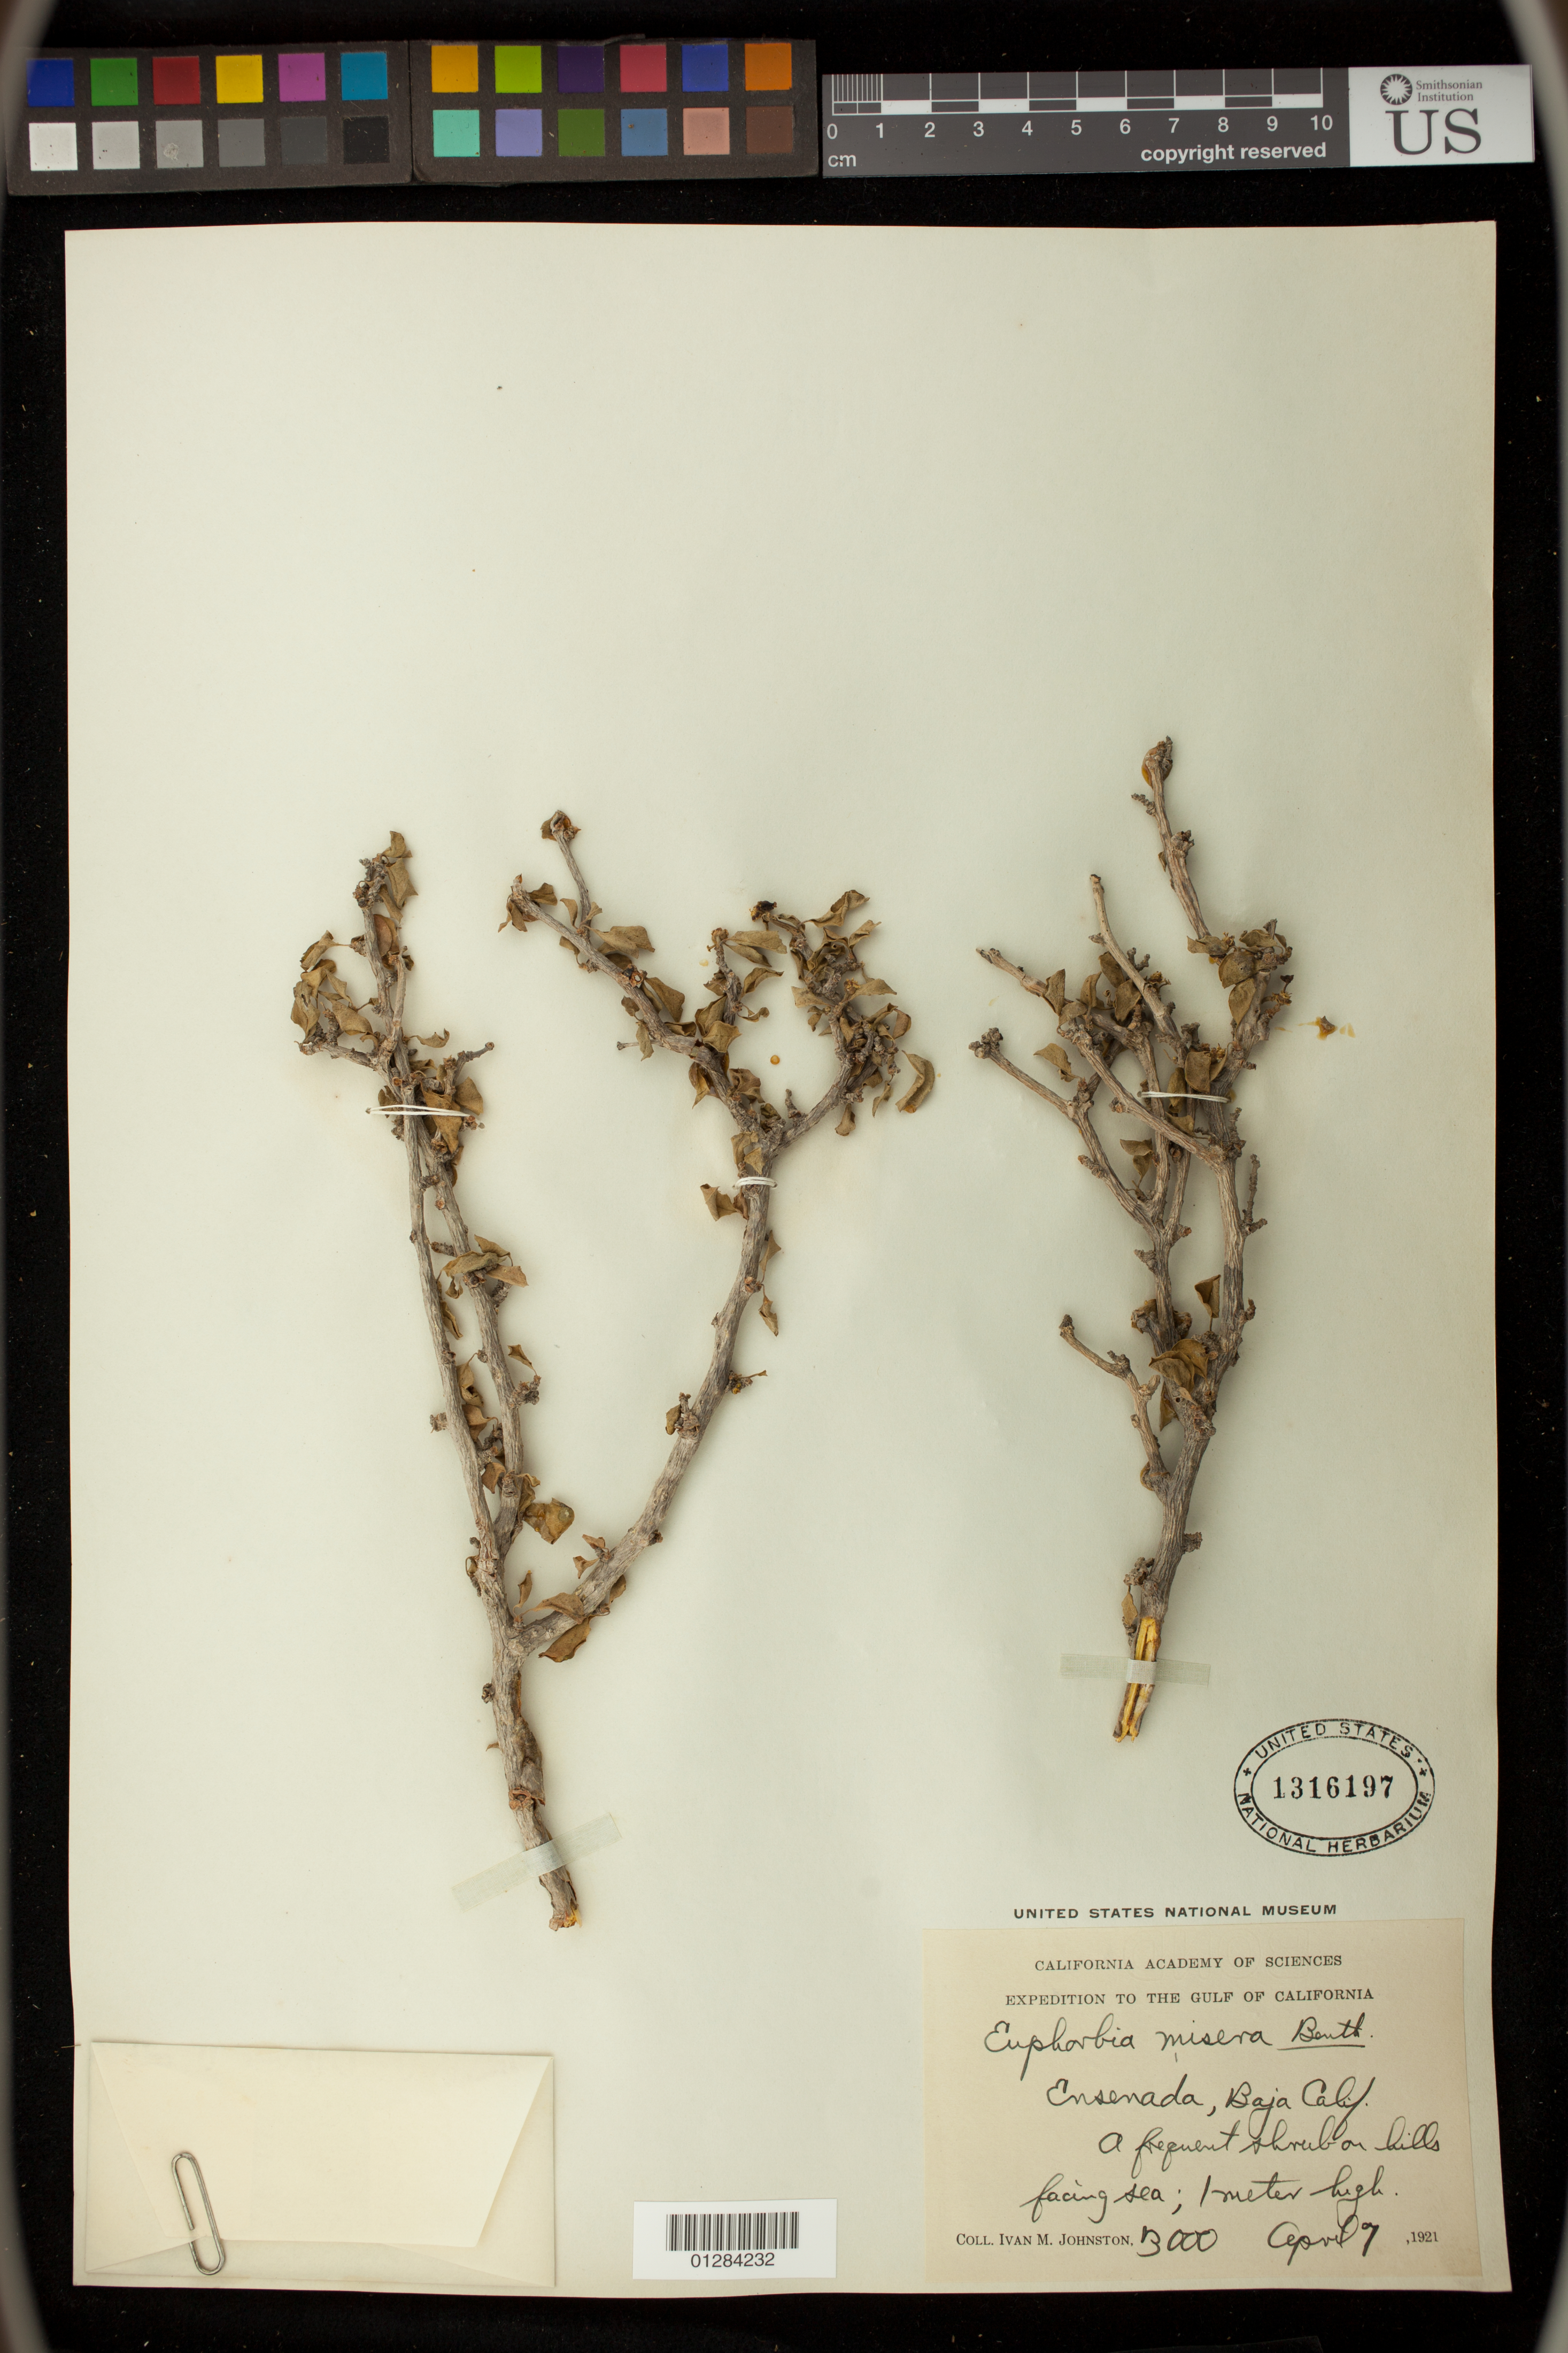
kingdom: Plantae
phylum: Tracheophyta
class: Magnoliopsida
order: Malpighiales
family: Euphorbiaceae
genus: Euphorbia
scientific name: Euphorbia misera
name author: Benth.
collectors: I.M. Johnston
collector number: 3000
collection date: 1921-04-07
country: Mexico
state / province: Baja California Norte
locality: Ensenada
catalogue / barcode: US 1316197